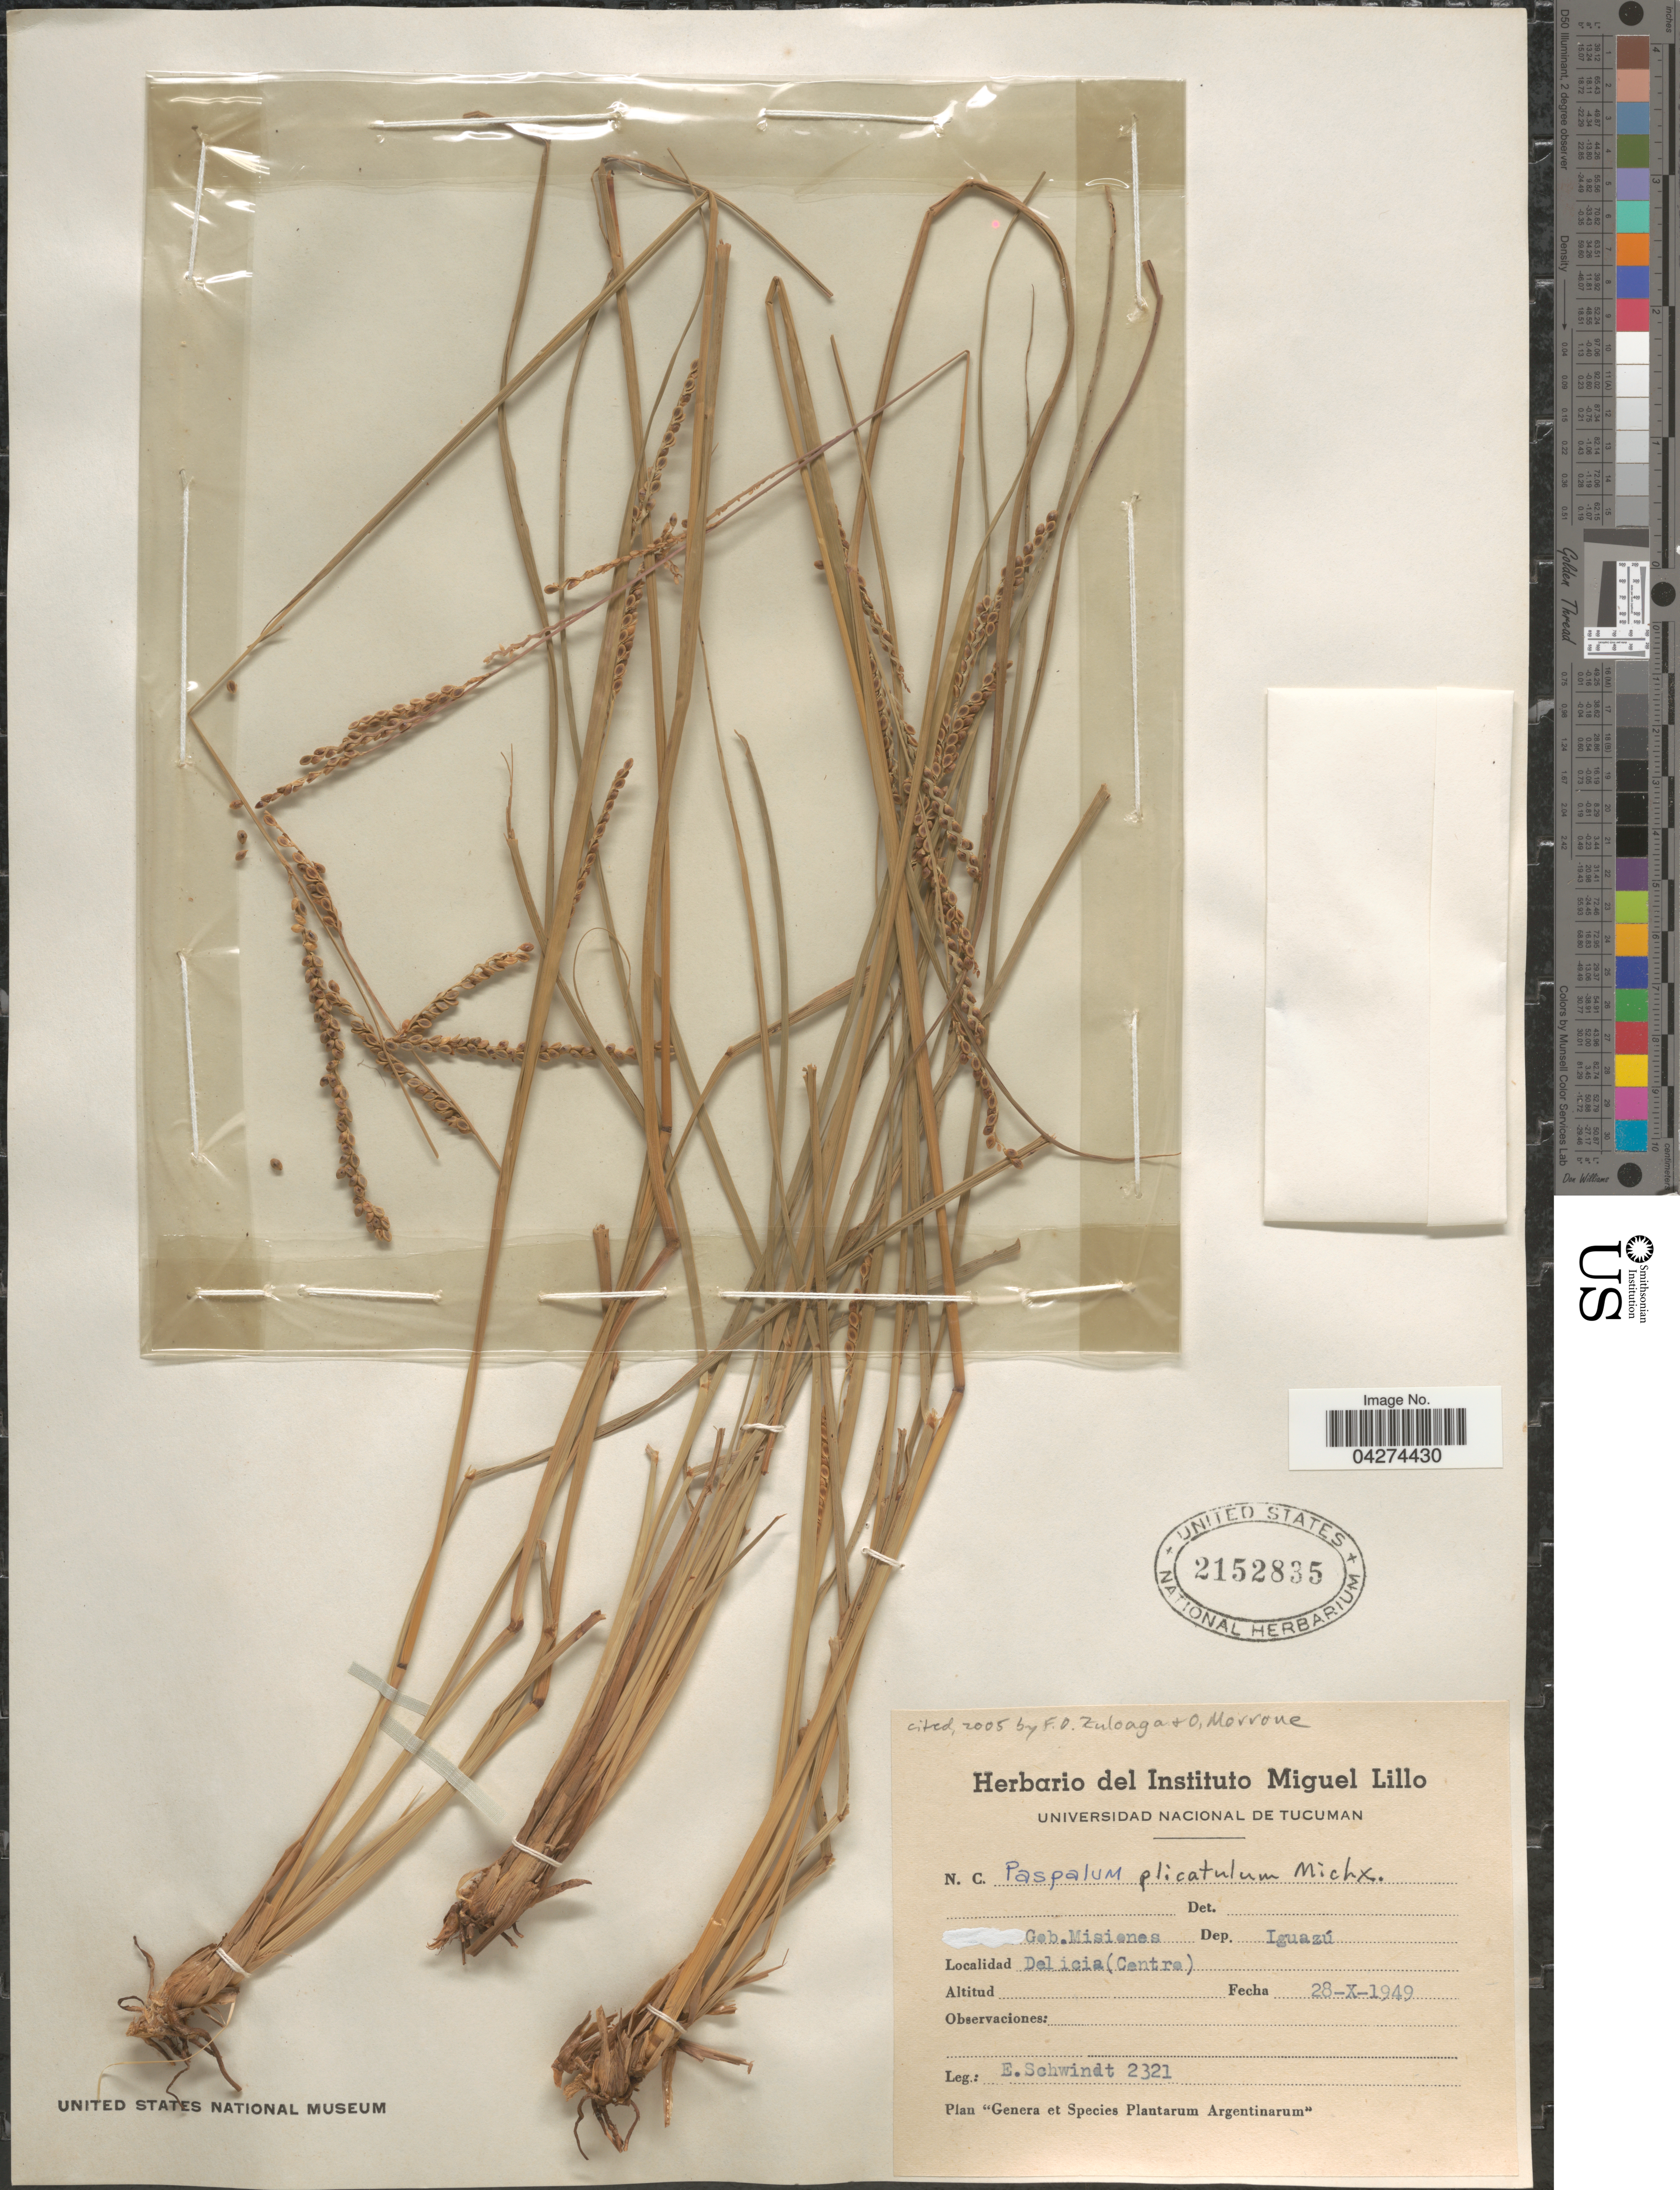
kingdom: Plantae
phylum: Tracheophyta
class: Liliopsida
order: Poales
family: Poaceae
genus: Paspalum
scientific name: Paspalum plicatulum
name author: Michx.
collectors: E. Schwindt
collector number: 2321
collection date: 1949-10-28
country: Argentina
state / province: Misiones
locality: Gob. Misiones. Dep. Iguazú. Delicia (Centro).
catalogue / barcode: US 2152835